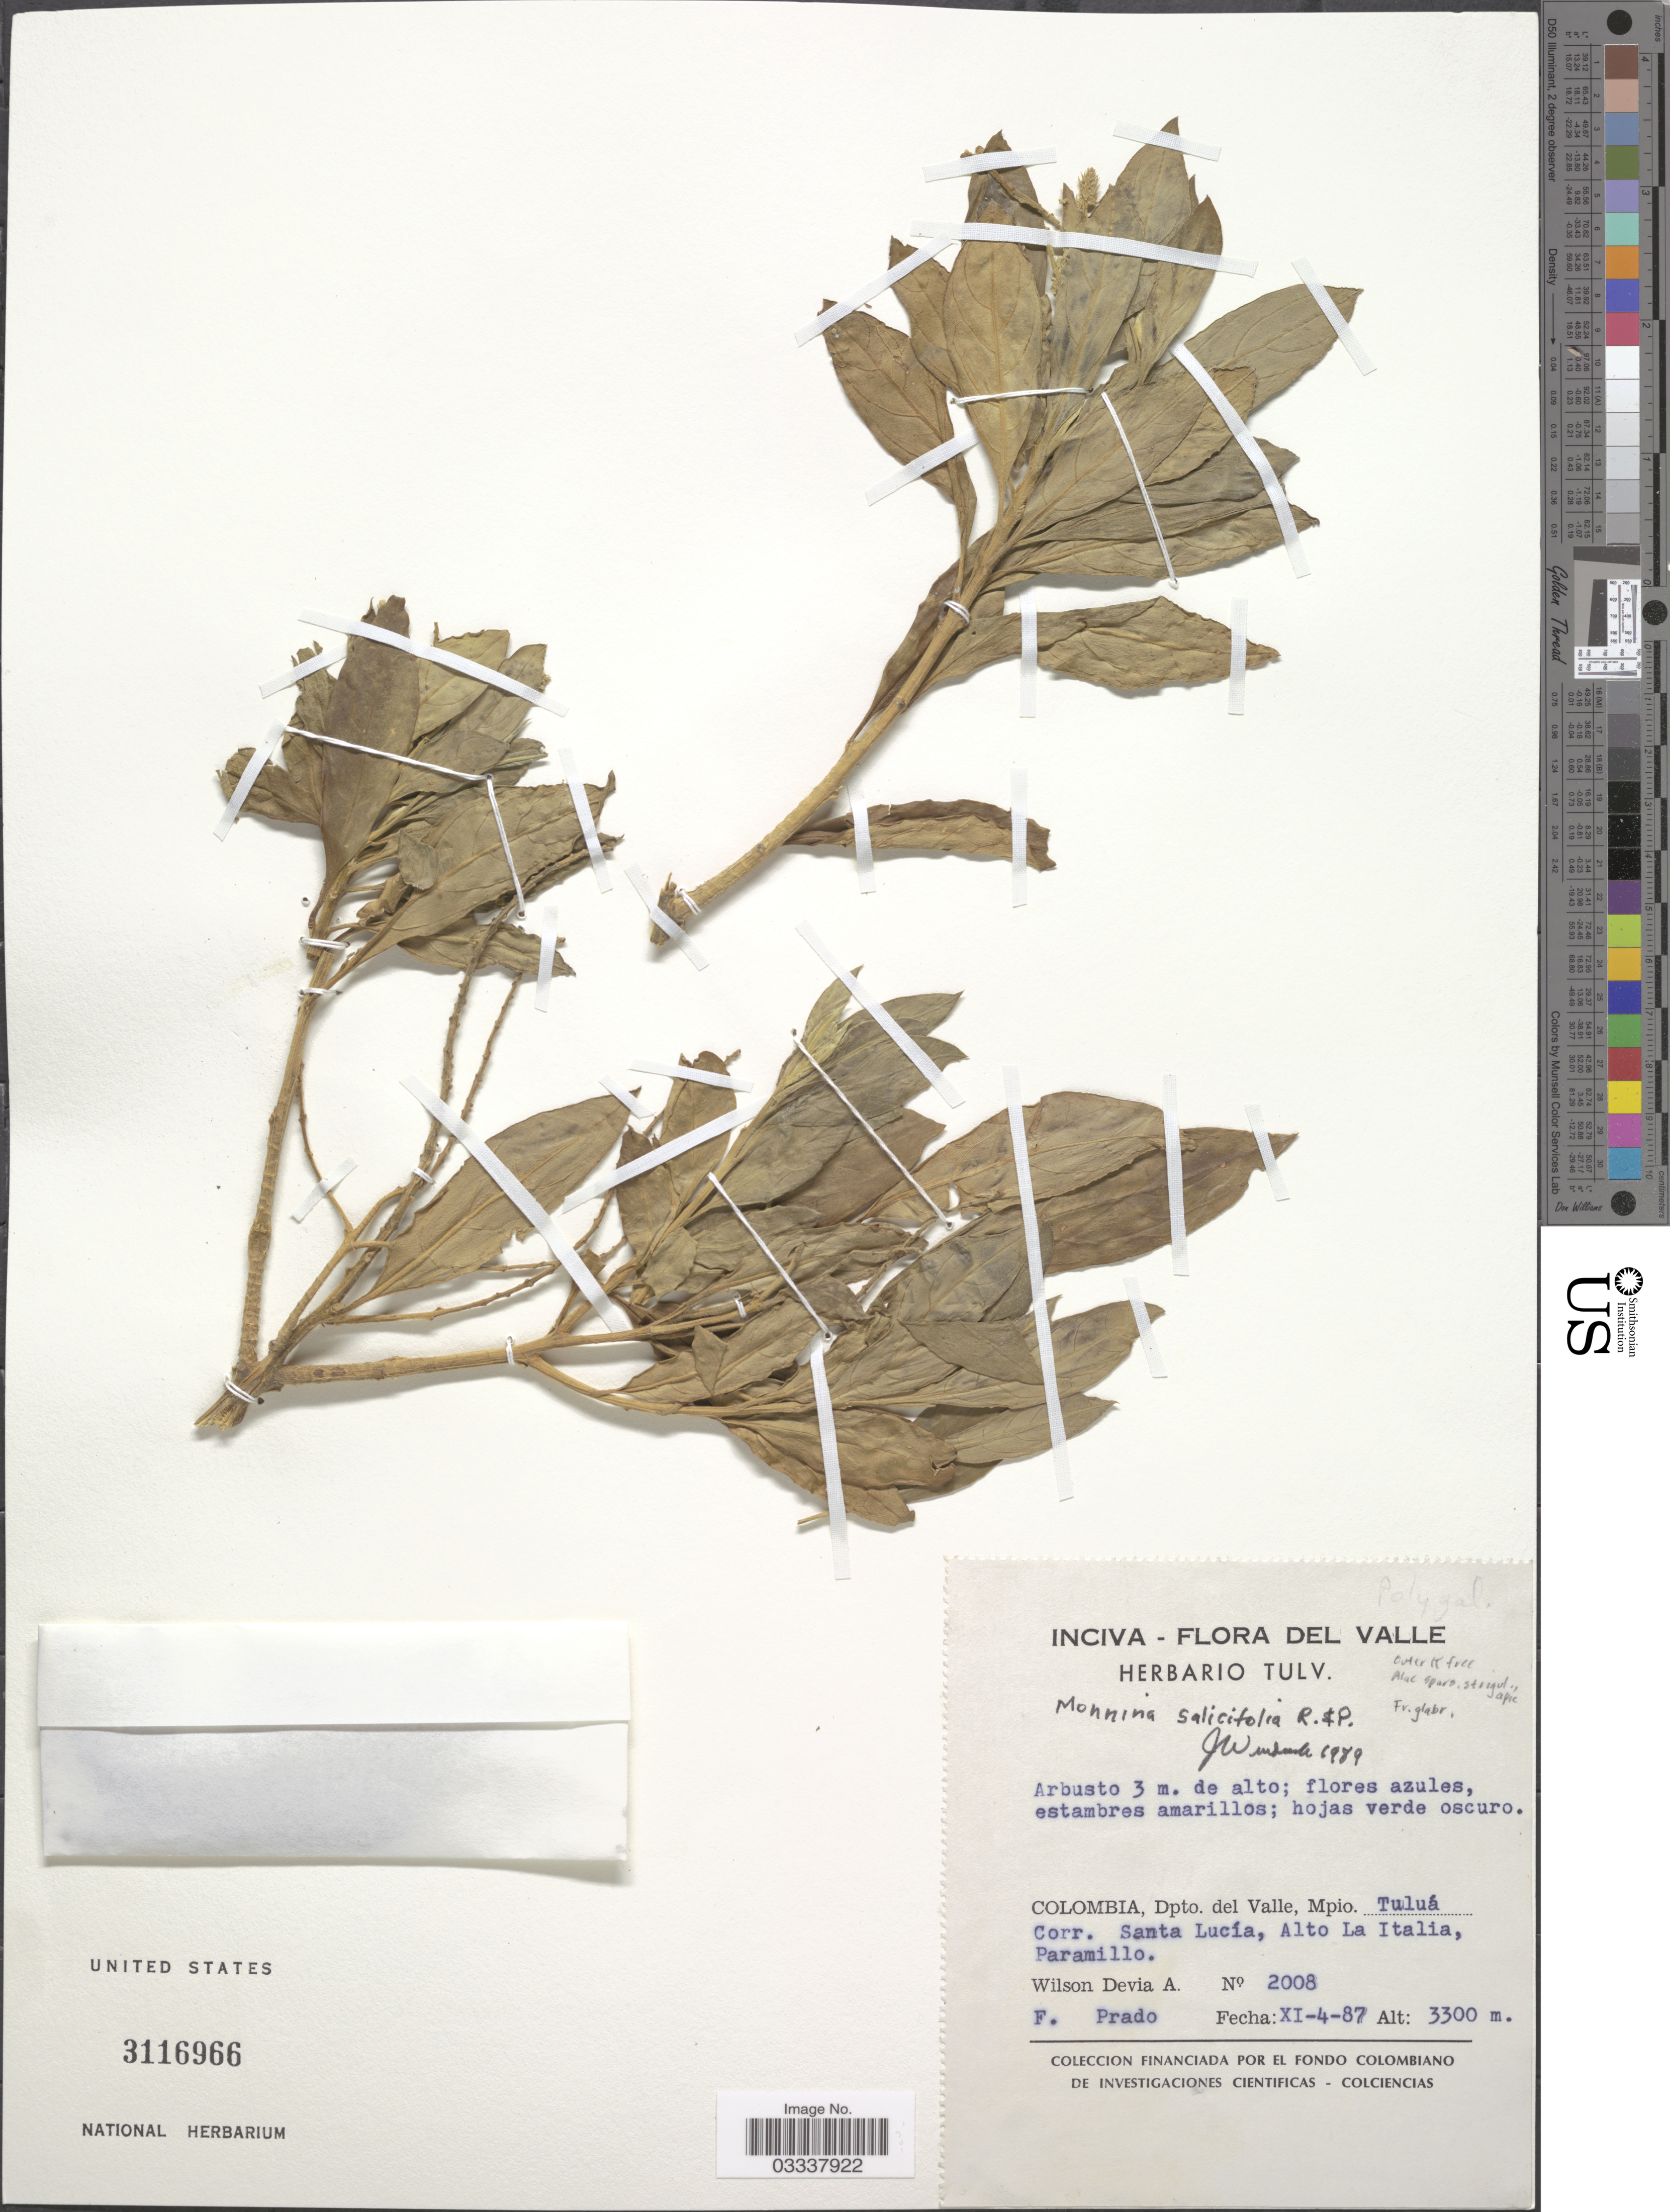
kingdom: Plantae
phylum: Tracheophyta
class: Magnoliopsida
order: Fabales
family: Polygalaceae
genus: Monnina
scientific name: Monnina salicifolia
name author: Ruiz & Pav.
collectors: W. Devia A. & F. Prado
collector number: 2008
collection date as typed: Transcribed d/m/y: 4/11/87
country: Colombia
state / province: Valle del Cauca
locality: Dpto. del Valle, Mpio. Tuluá, Corr. Santa Lucía, Alto La Italia, Paramillo.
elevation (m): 3300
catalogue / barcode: US 3116966